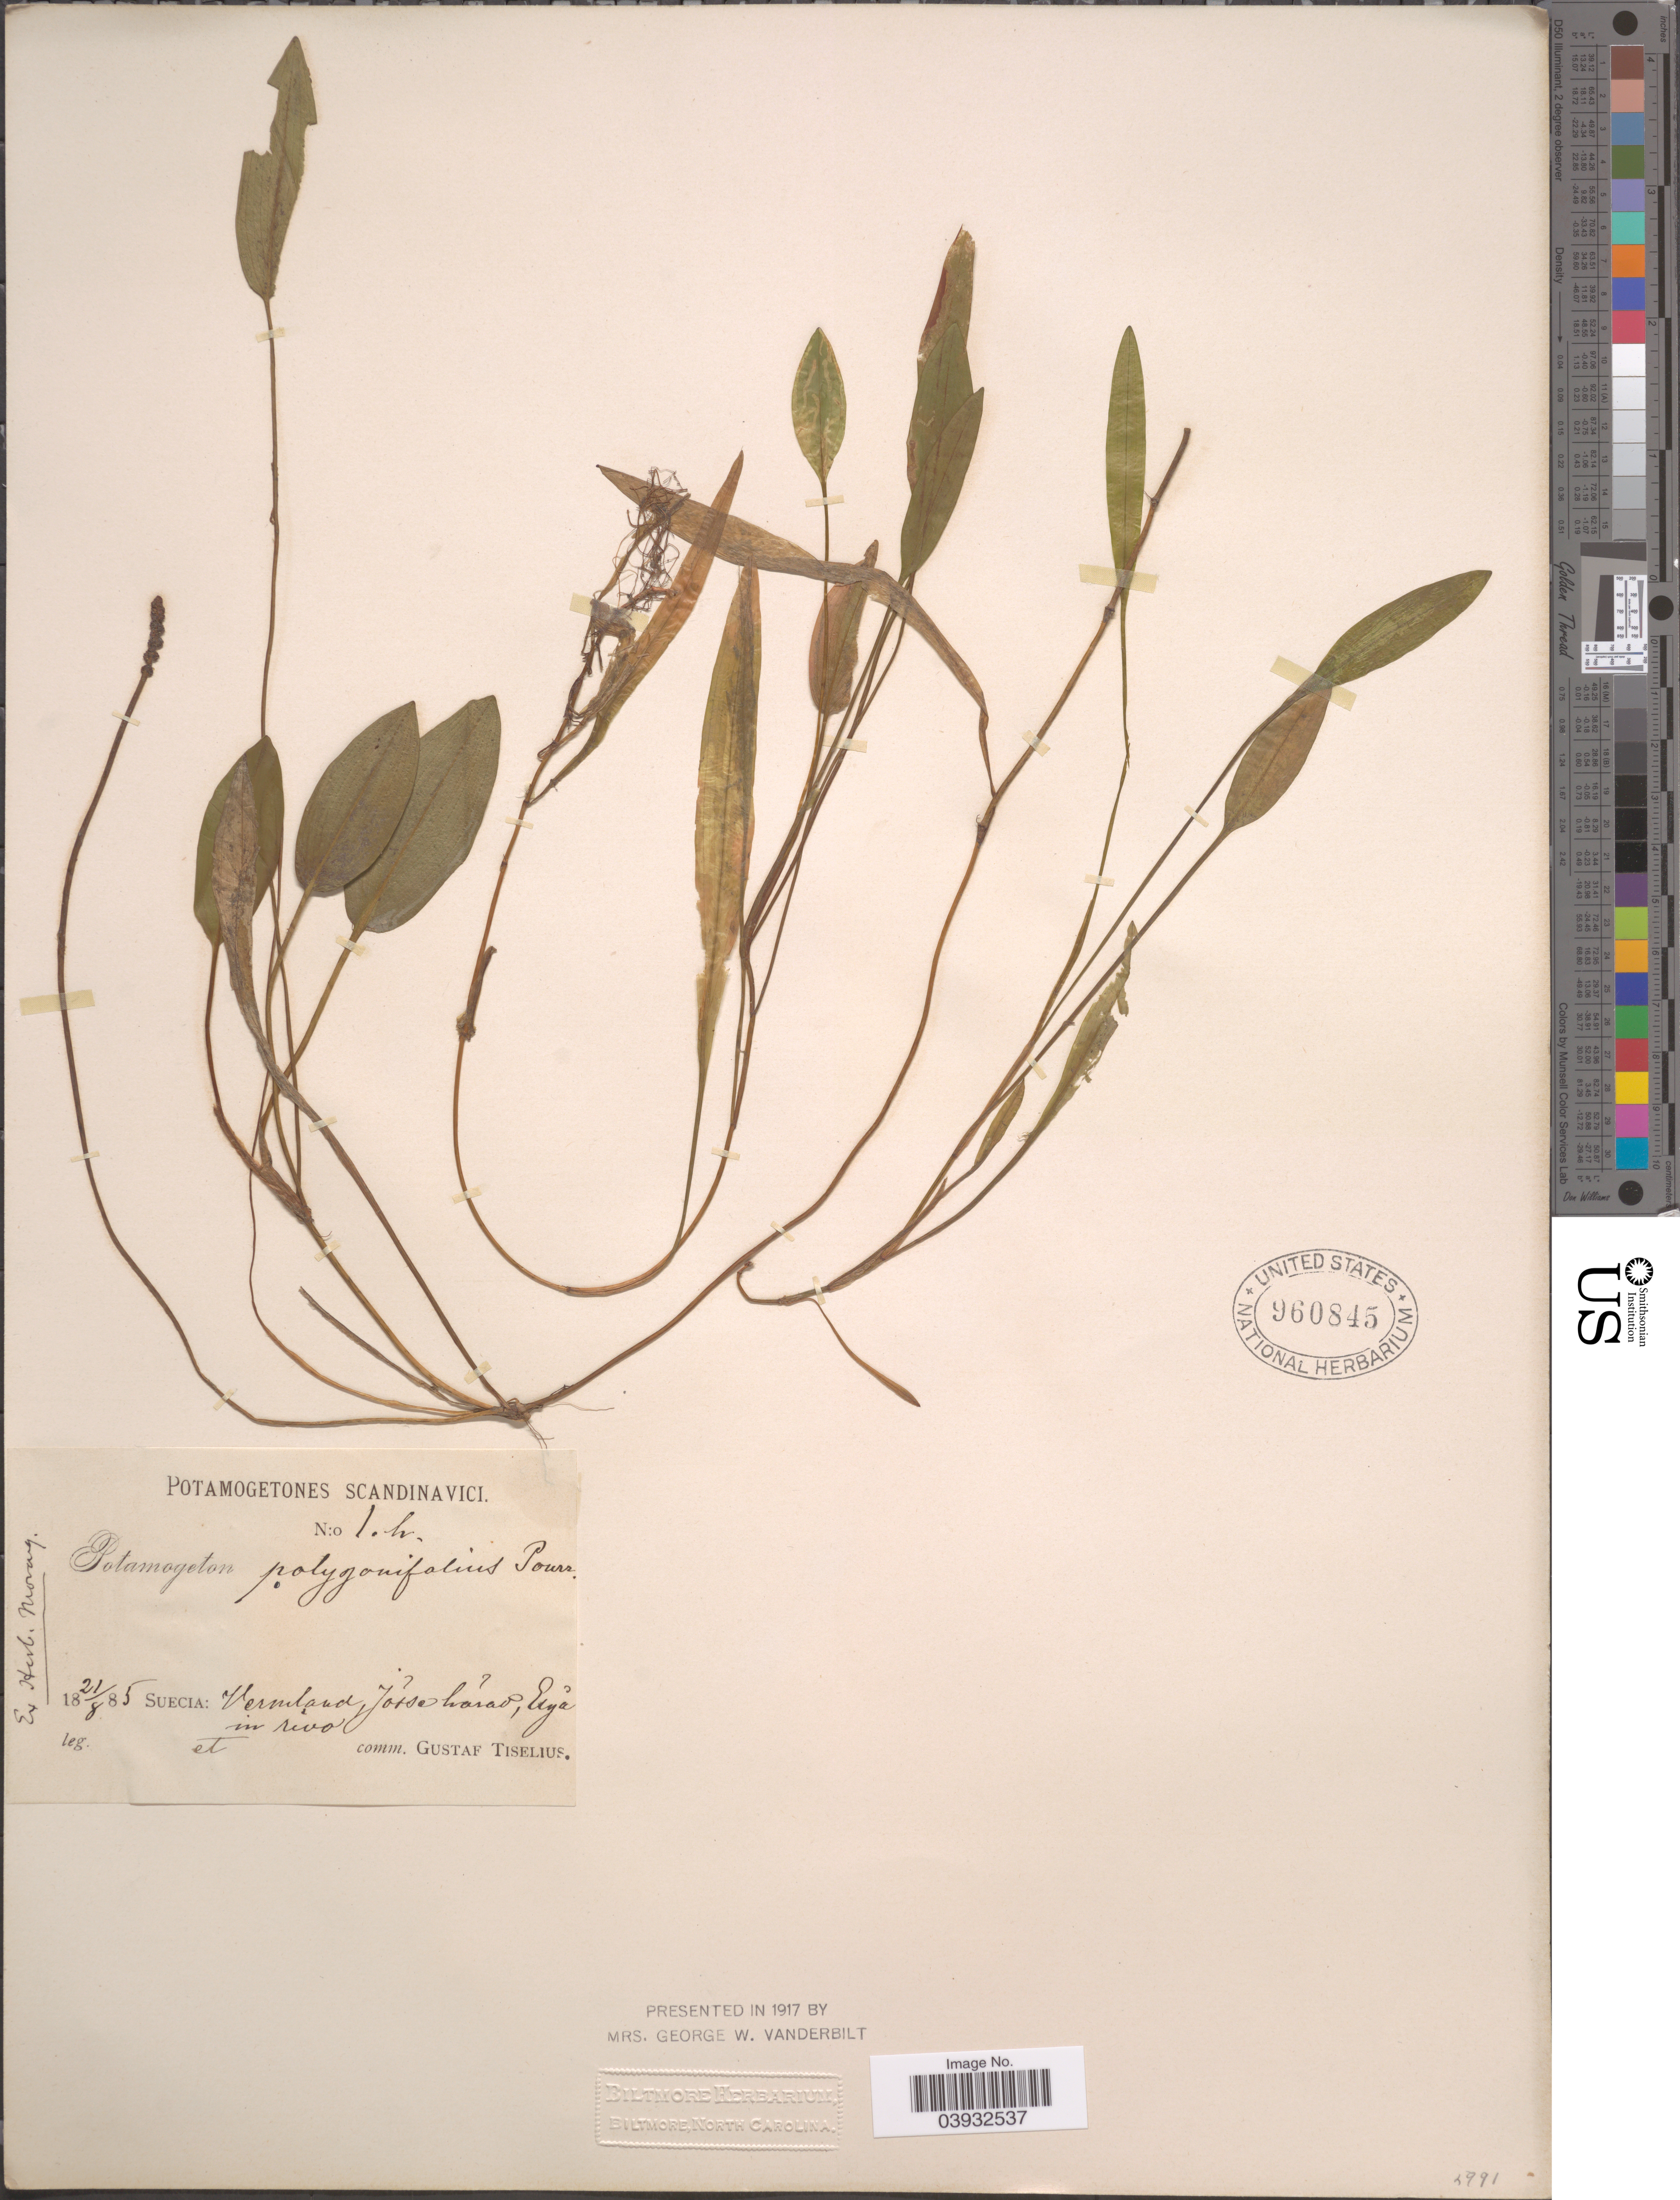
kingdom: Plantae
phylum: Tracheophyta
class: Liliopsida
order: Alismatales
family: Potamogetonaceae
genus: Potamogeton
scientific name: Potamogeton polygonifolius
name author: Pourr.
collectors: G. Tiselius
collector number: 1.h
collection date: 1885-08-21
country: Sweden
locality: Scandinavici. Suecia: Vermland, Josse horao, Eigå in rivo.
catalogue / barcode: US 960845